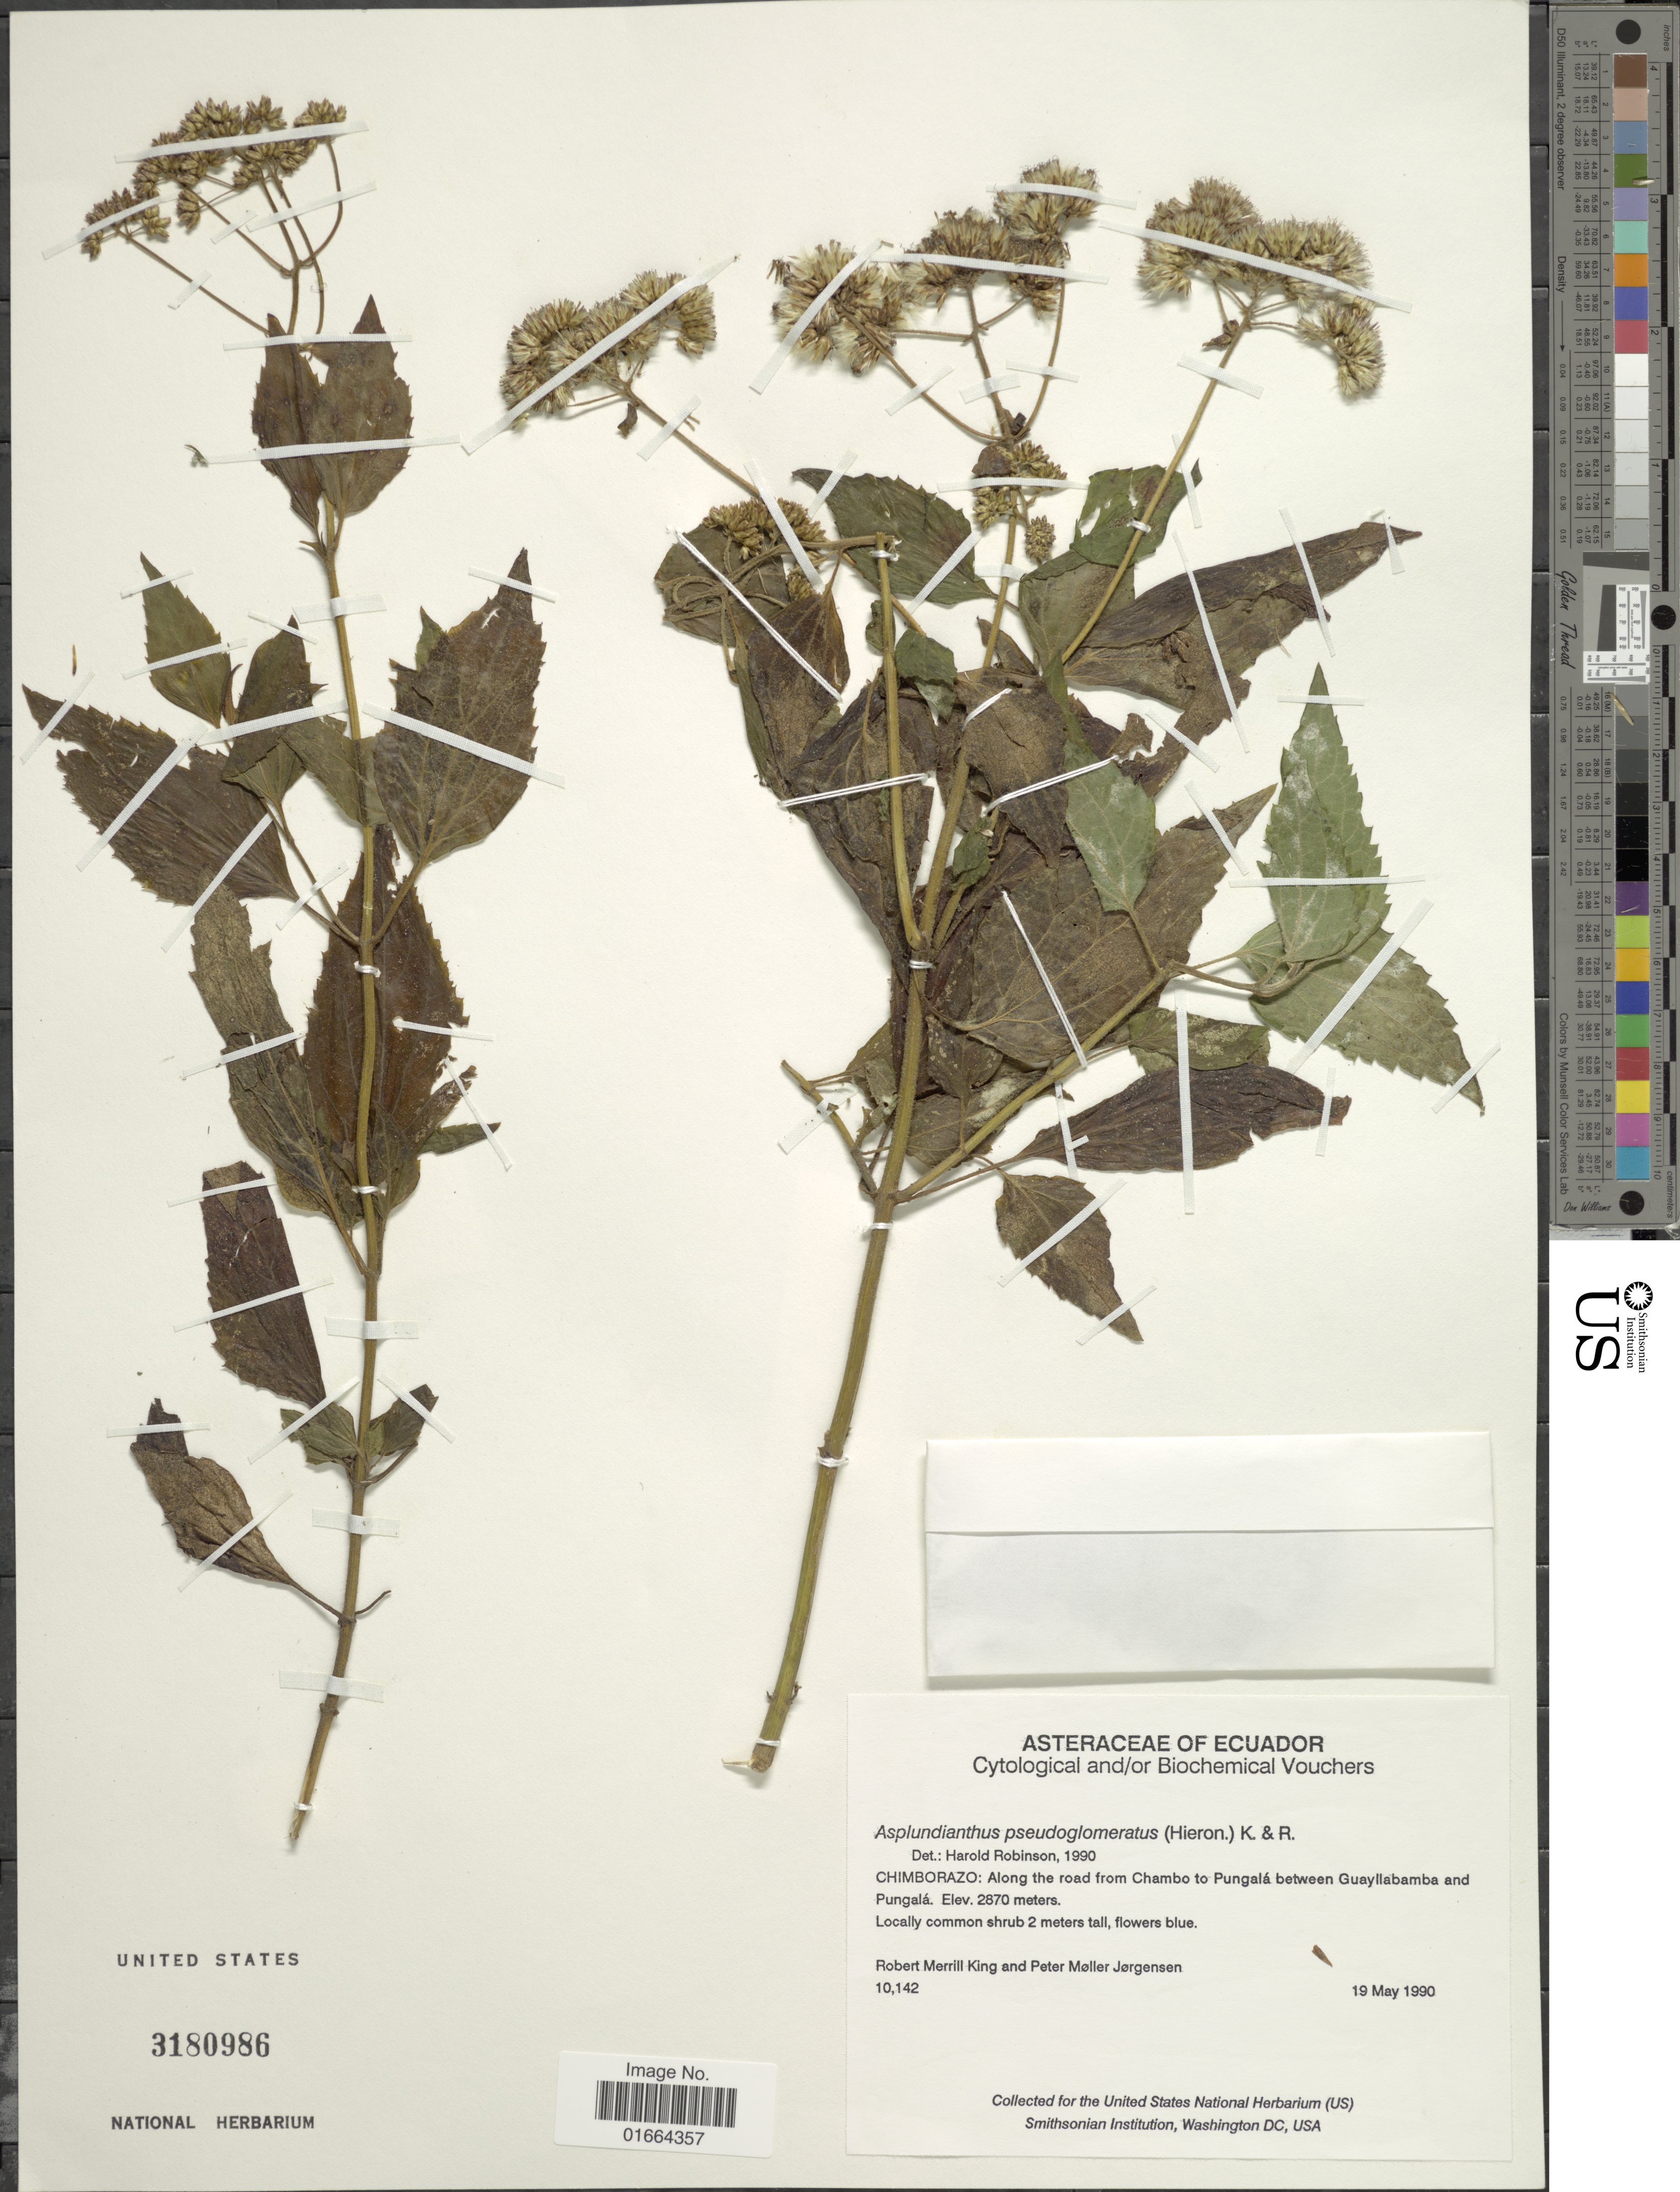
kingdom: Plantae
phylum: Tracheophyta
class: Magnoliopsida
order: Asterales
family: Asteraceae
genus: Asplundianthus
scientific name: Asplundianthus pseudoglomeratus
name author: (Hieron. in Sodiro) R.M. King & H. Rob.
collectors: R. M. King & P. M. Jørgensen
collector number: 10142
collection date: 1990-05-19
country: Ecuador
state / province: Chimborazo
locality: Along the road from Chambo to Pungalá between Guayllabamba and Pungalá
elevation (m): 2870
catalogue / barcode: US 3180986